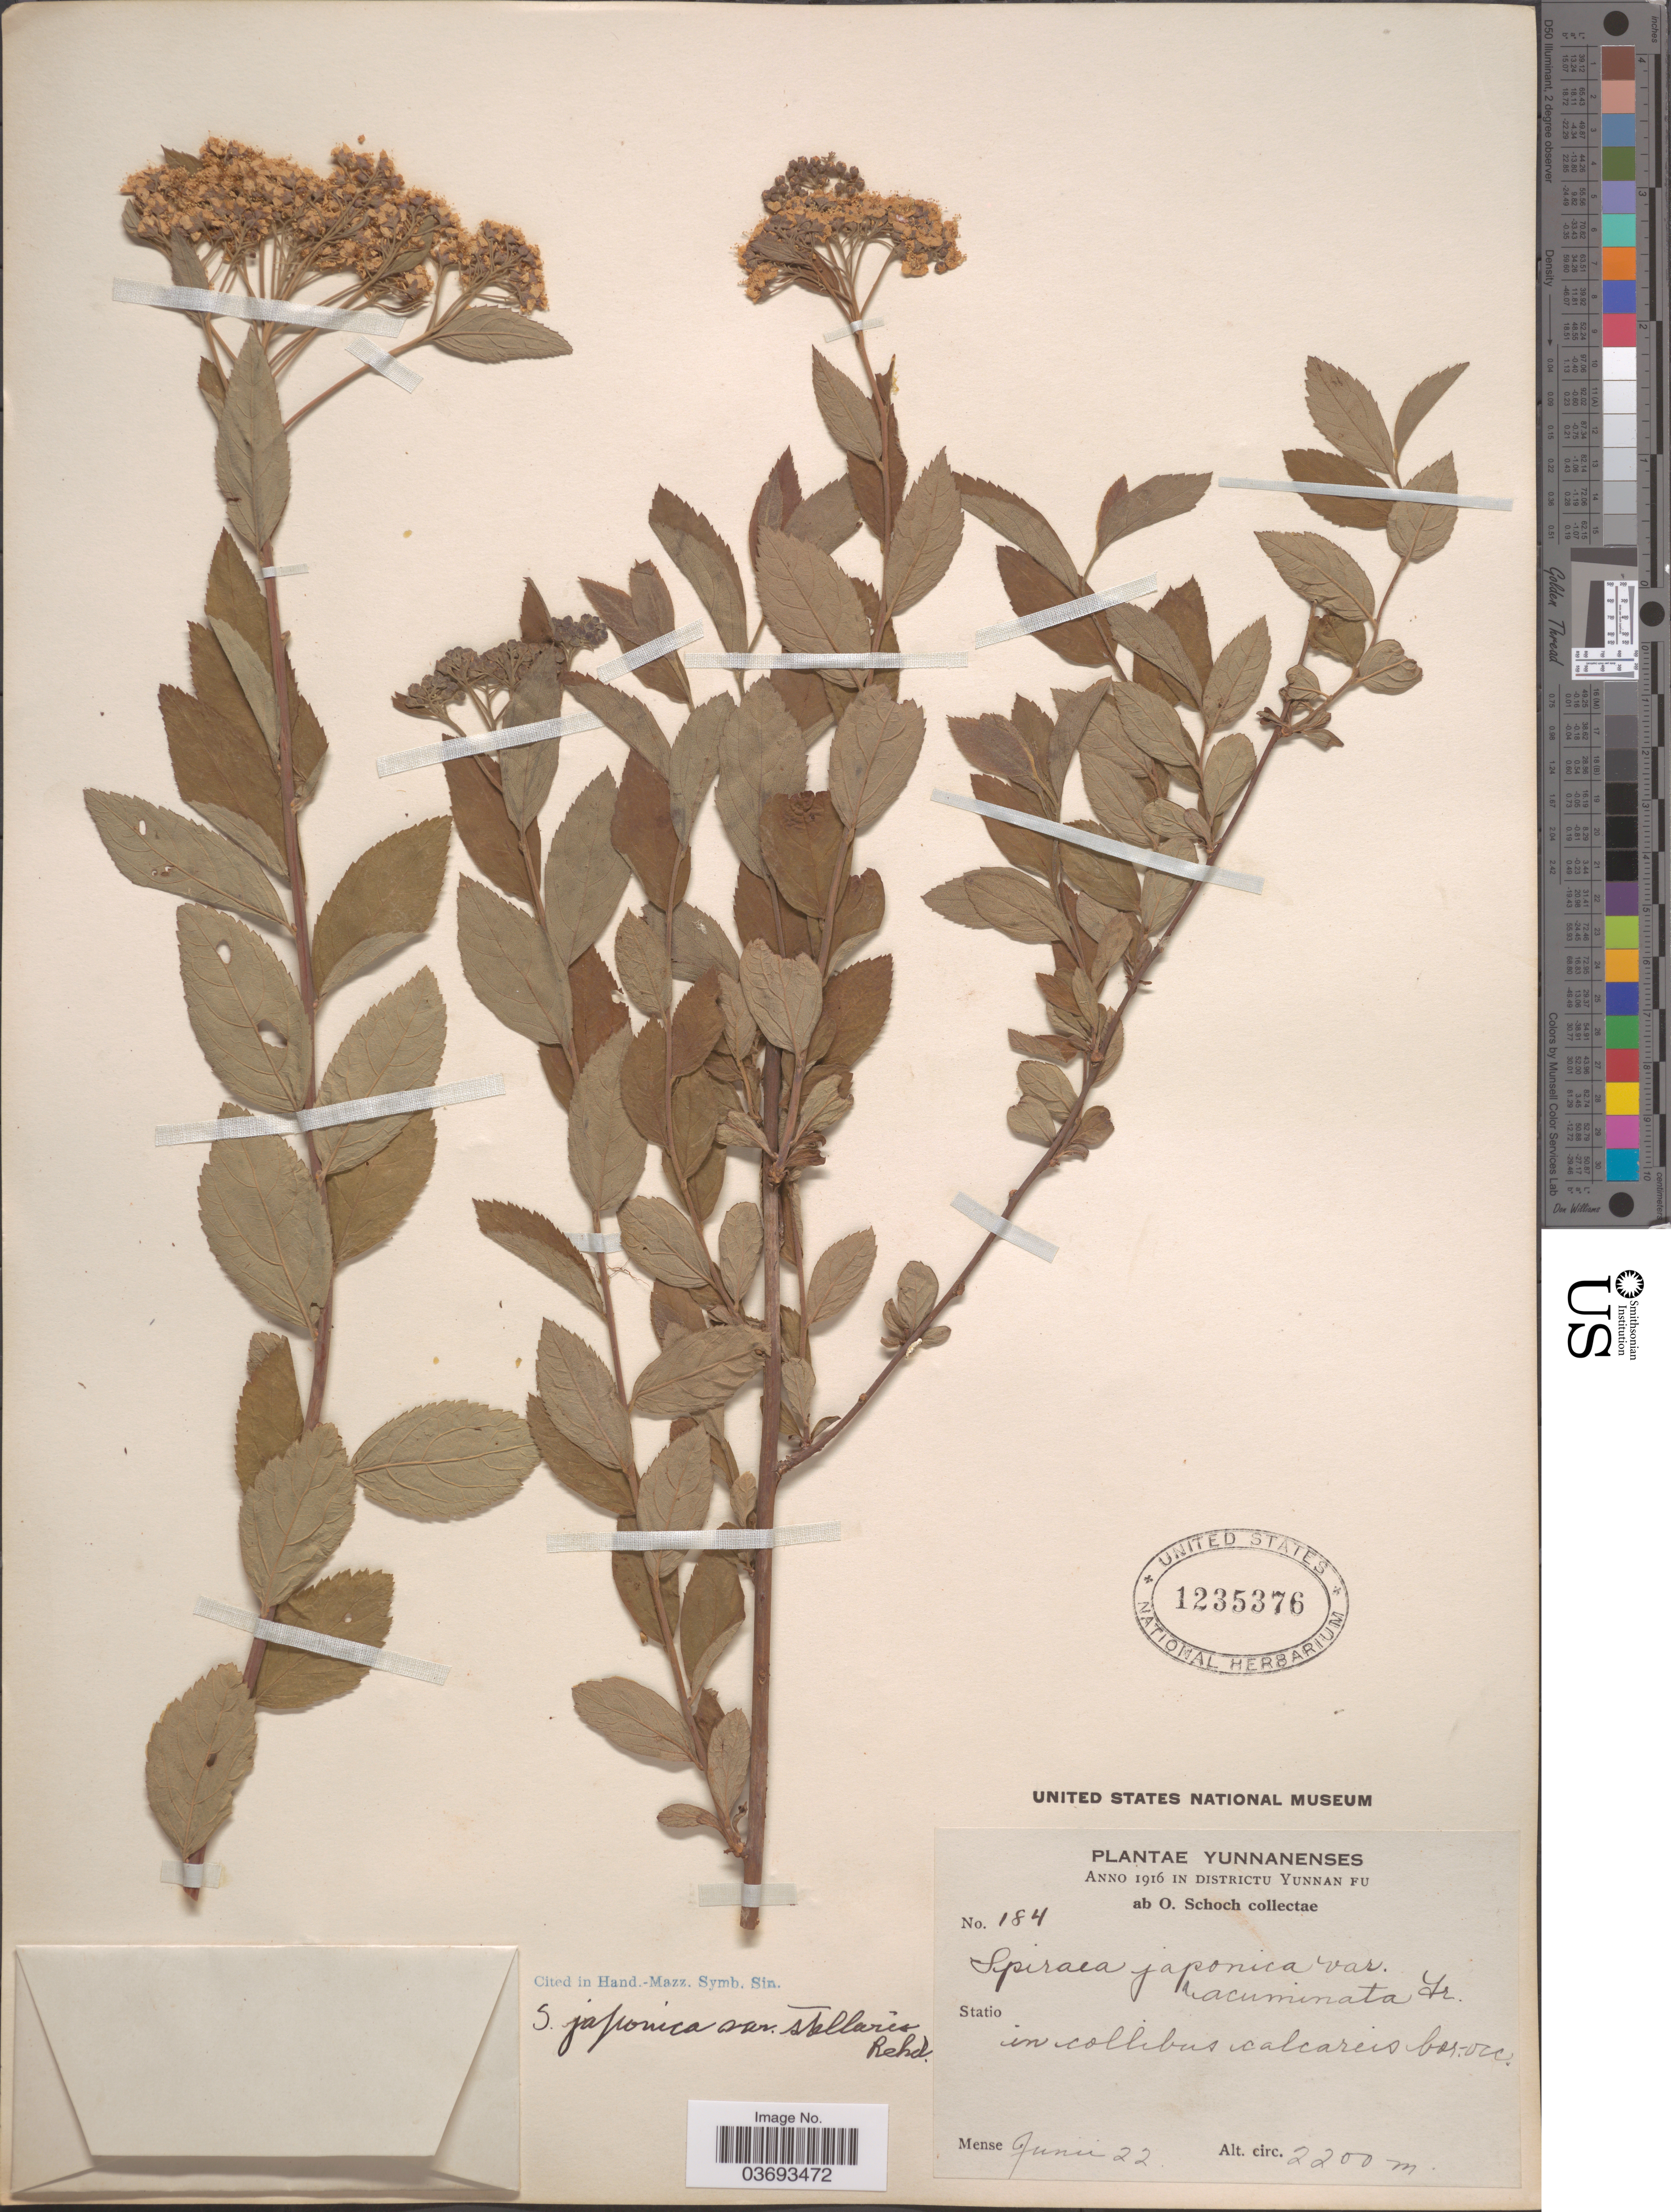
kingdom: Plantae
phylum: Tracheophyta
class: Magnoliopsida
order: Rosales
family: Rosaceae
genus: Spiraea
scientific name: Spiraea japonica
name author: L. f.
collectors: O. Schoch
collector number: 184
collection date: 1916-06-22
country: China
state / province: Yunnan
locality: In districtu Yunnan Fu. Statio in collibus calcareis bor.-occ.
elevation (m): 2200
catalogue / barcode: US 1235376